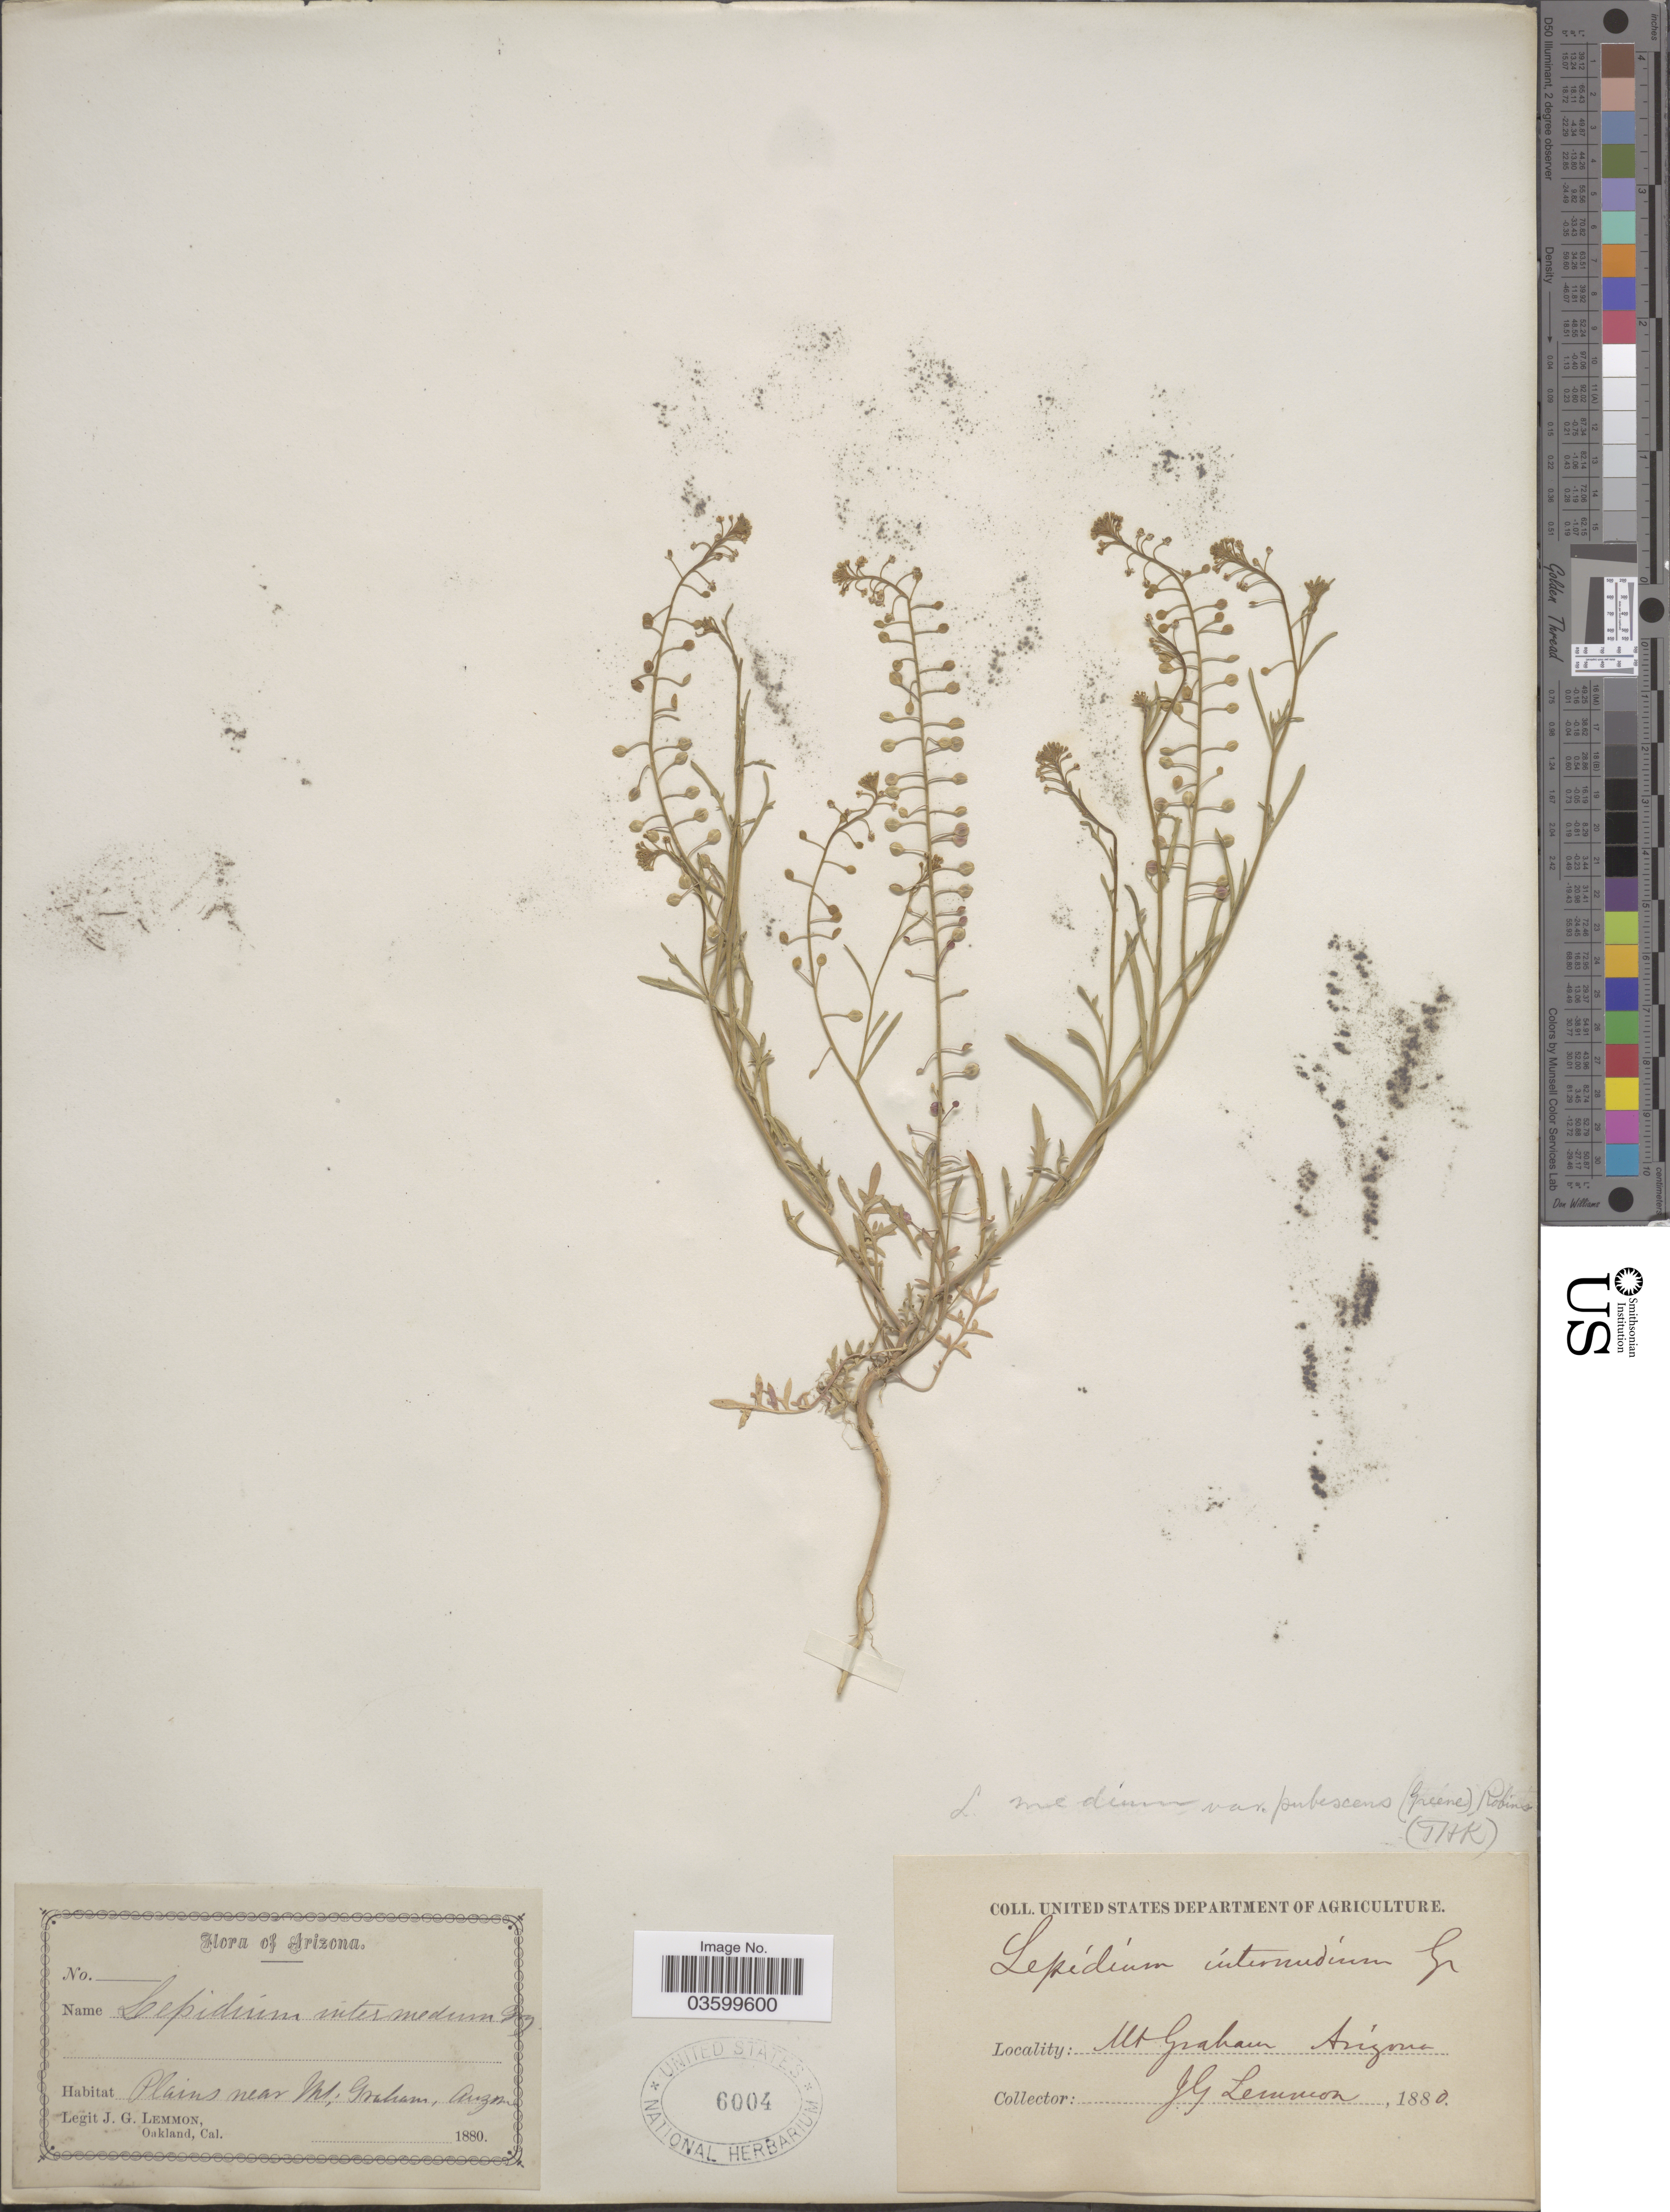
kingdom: Plantae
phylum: Tracheophyta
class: Magnoliopsida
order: Brassicales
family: Brassicaceae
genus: Lepidium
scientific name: Lepidium virginicum var. pubescens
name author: (Greene) C.L. Hitchc.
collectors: J. Lemmon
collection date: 1880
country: United States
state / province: Arizona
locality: Plains near Mt. Graham.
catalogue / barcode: US 6004